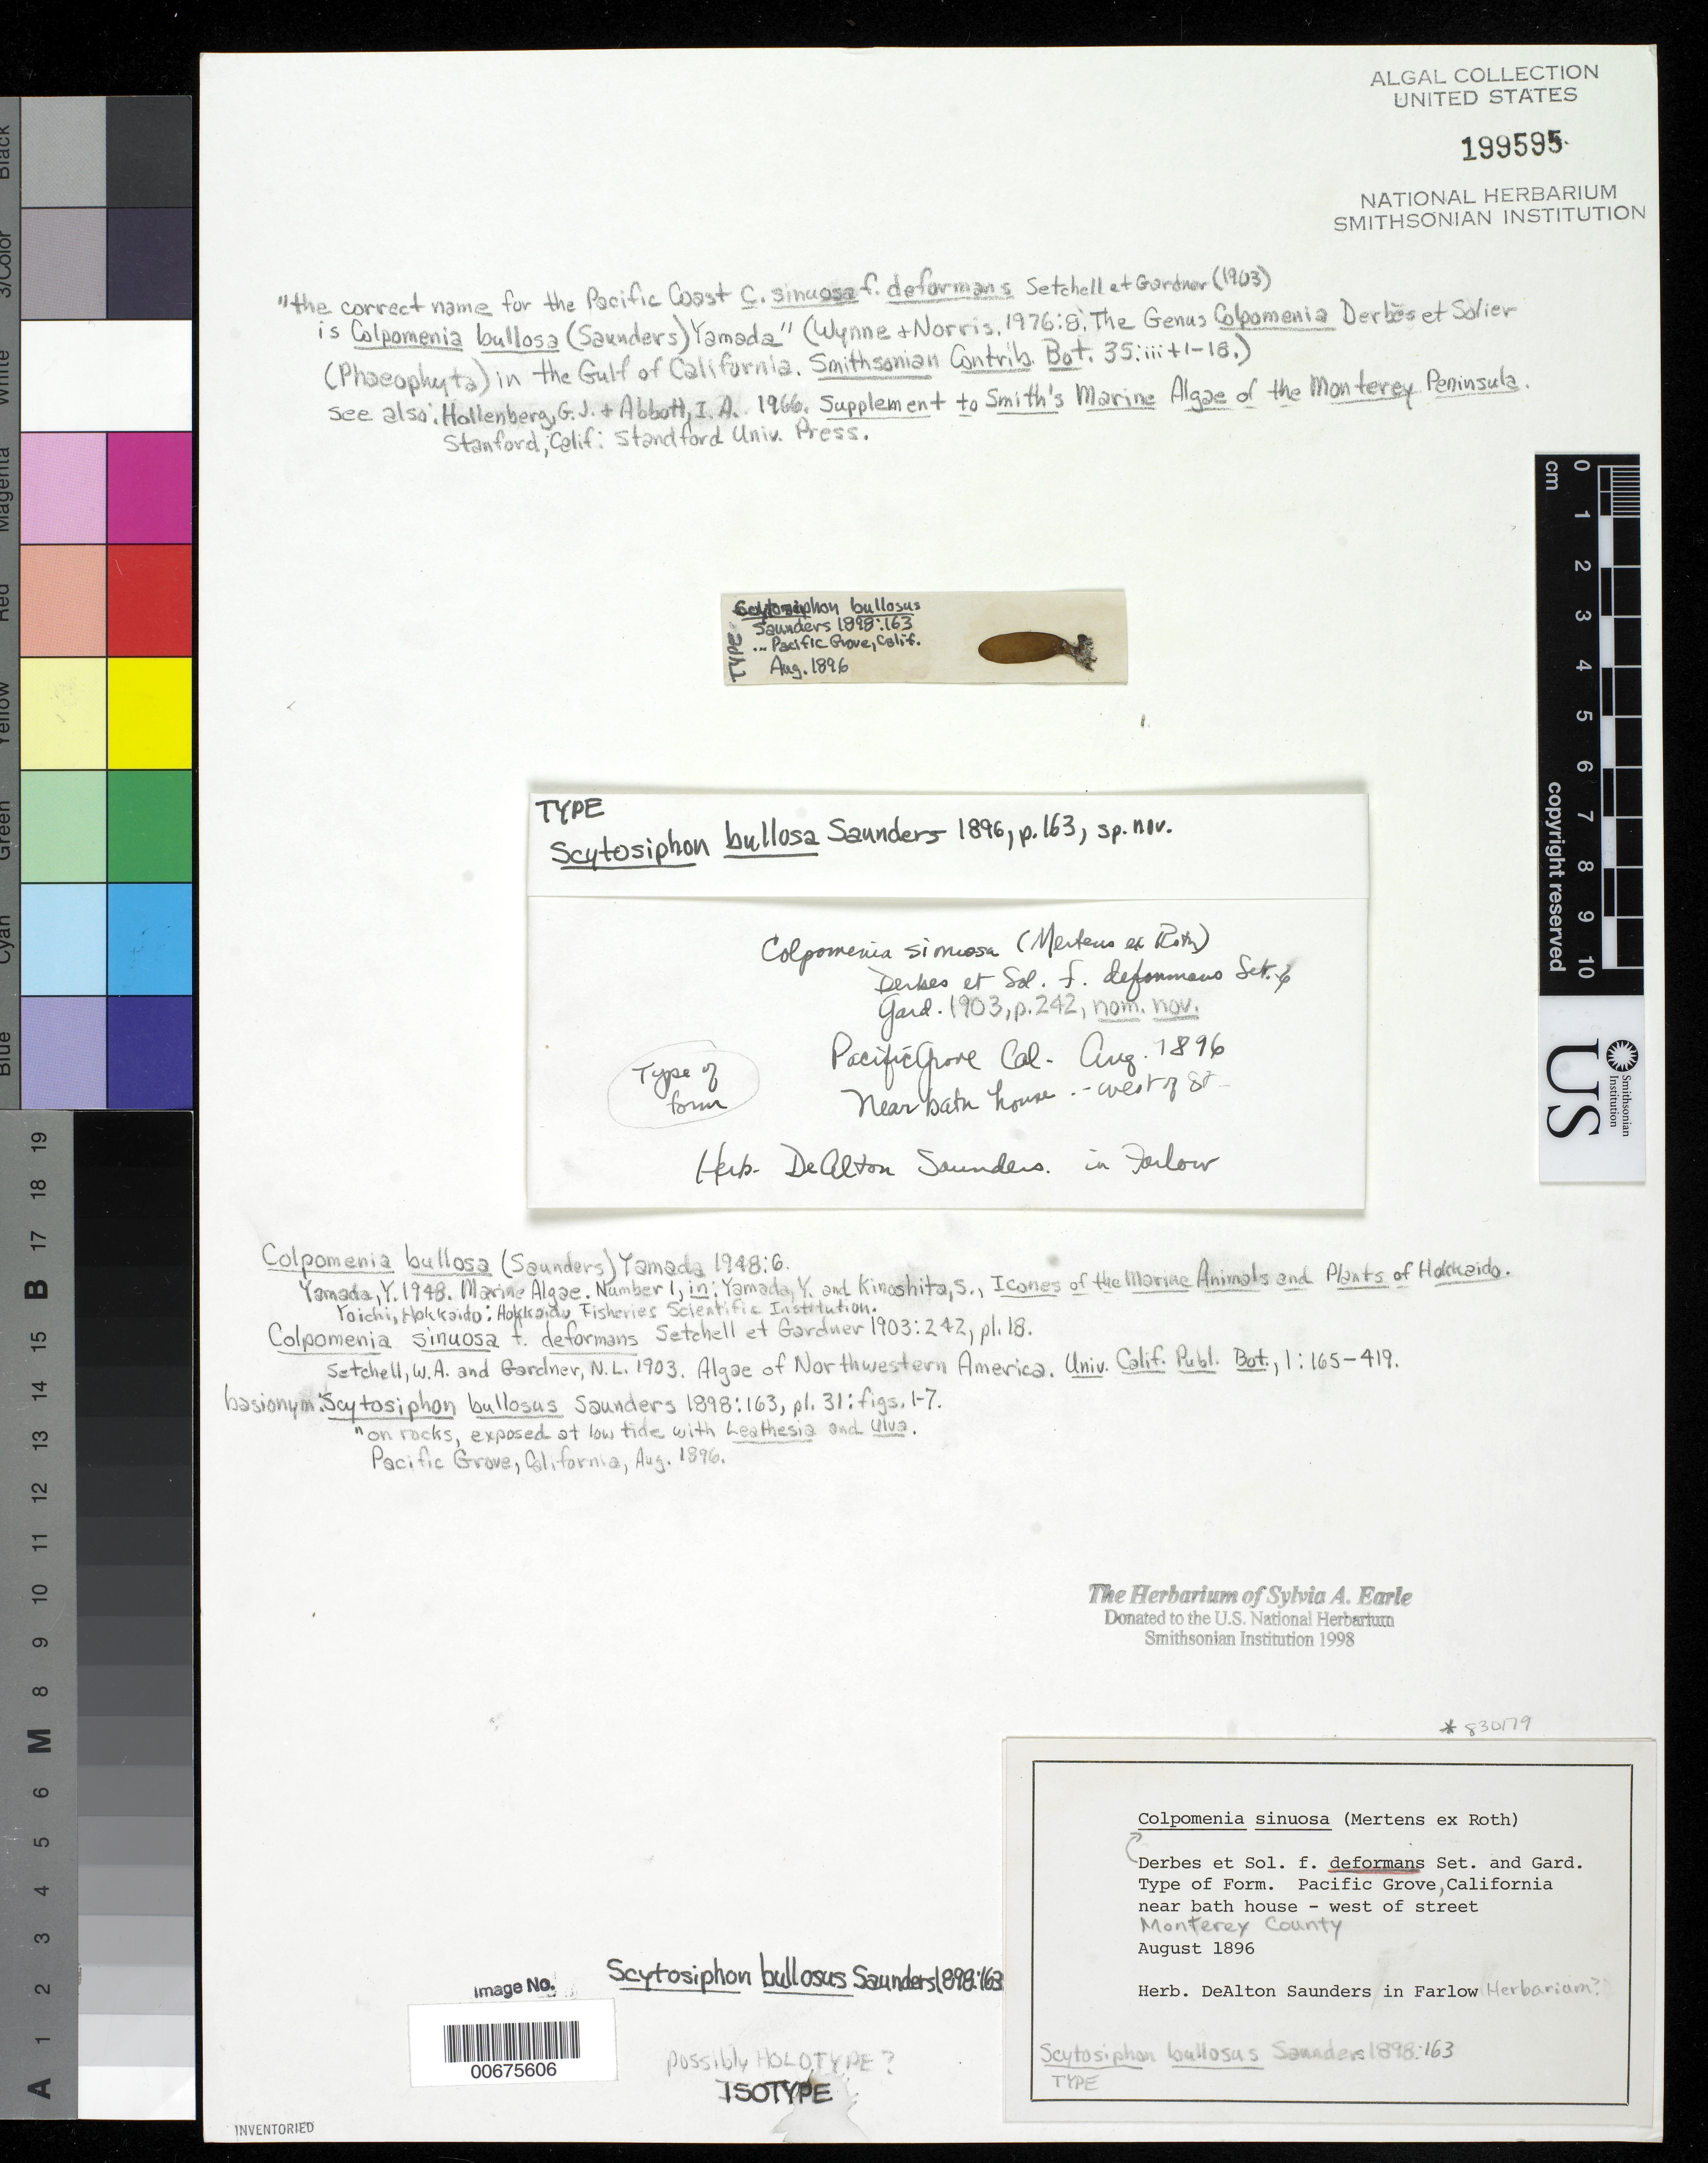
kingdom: Chromista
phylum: Ochrophyta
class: Phaeophyceae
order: Scytosiphonales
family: Scytosiphonaceae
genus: Scytosiphon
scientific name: Scytosiphon bullosus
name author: D.A. Saunders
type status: Isotype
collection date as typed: Aug 1896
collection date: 1896-08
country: United States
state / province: California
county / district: Monterey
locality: Pacific Grove, near Bath House, west of street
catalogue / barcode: US 199595